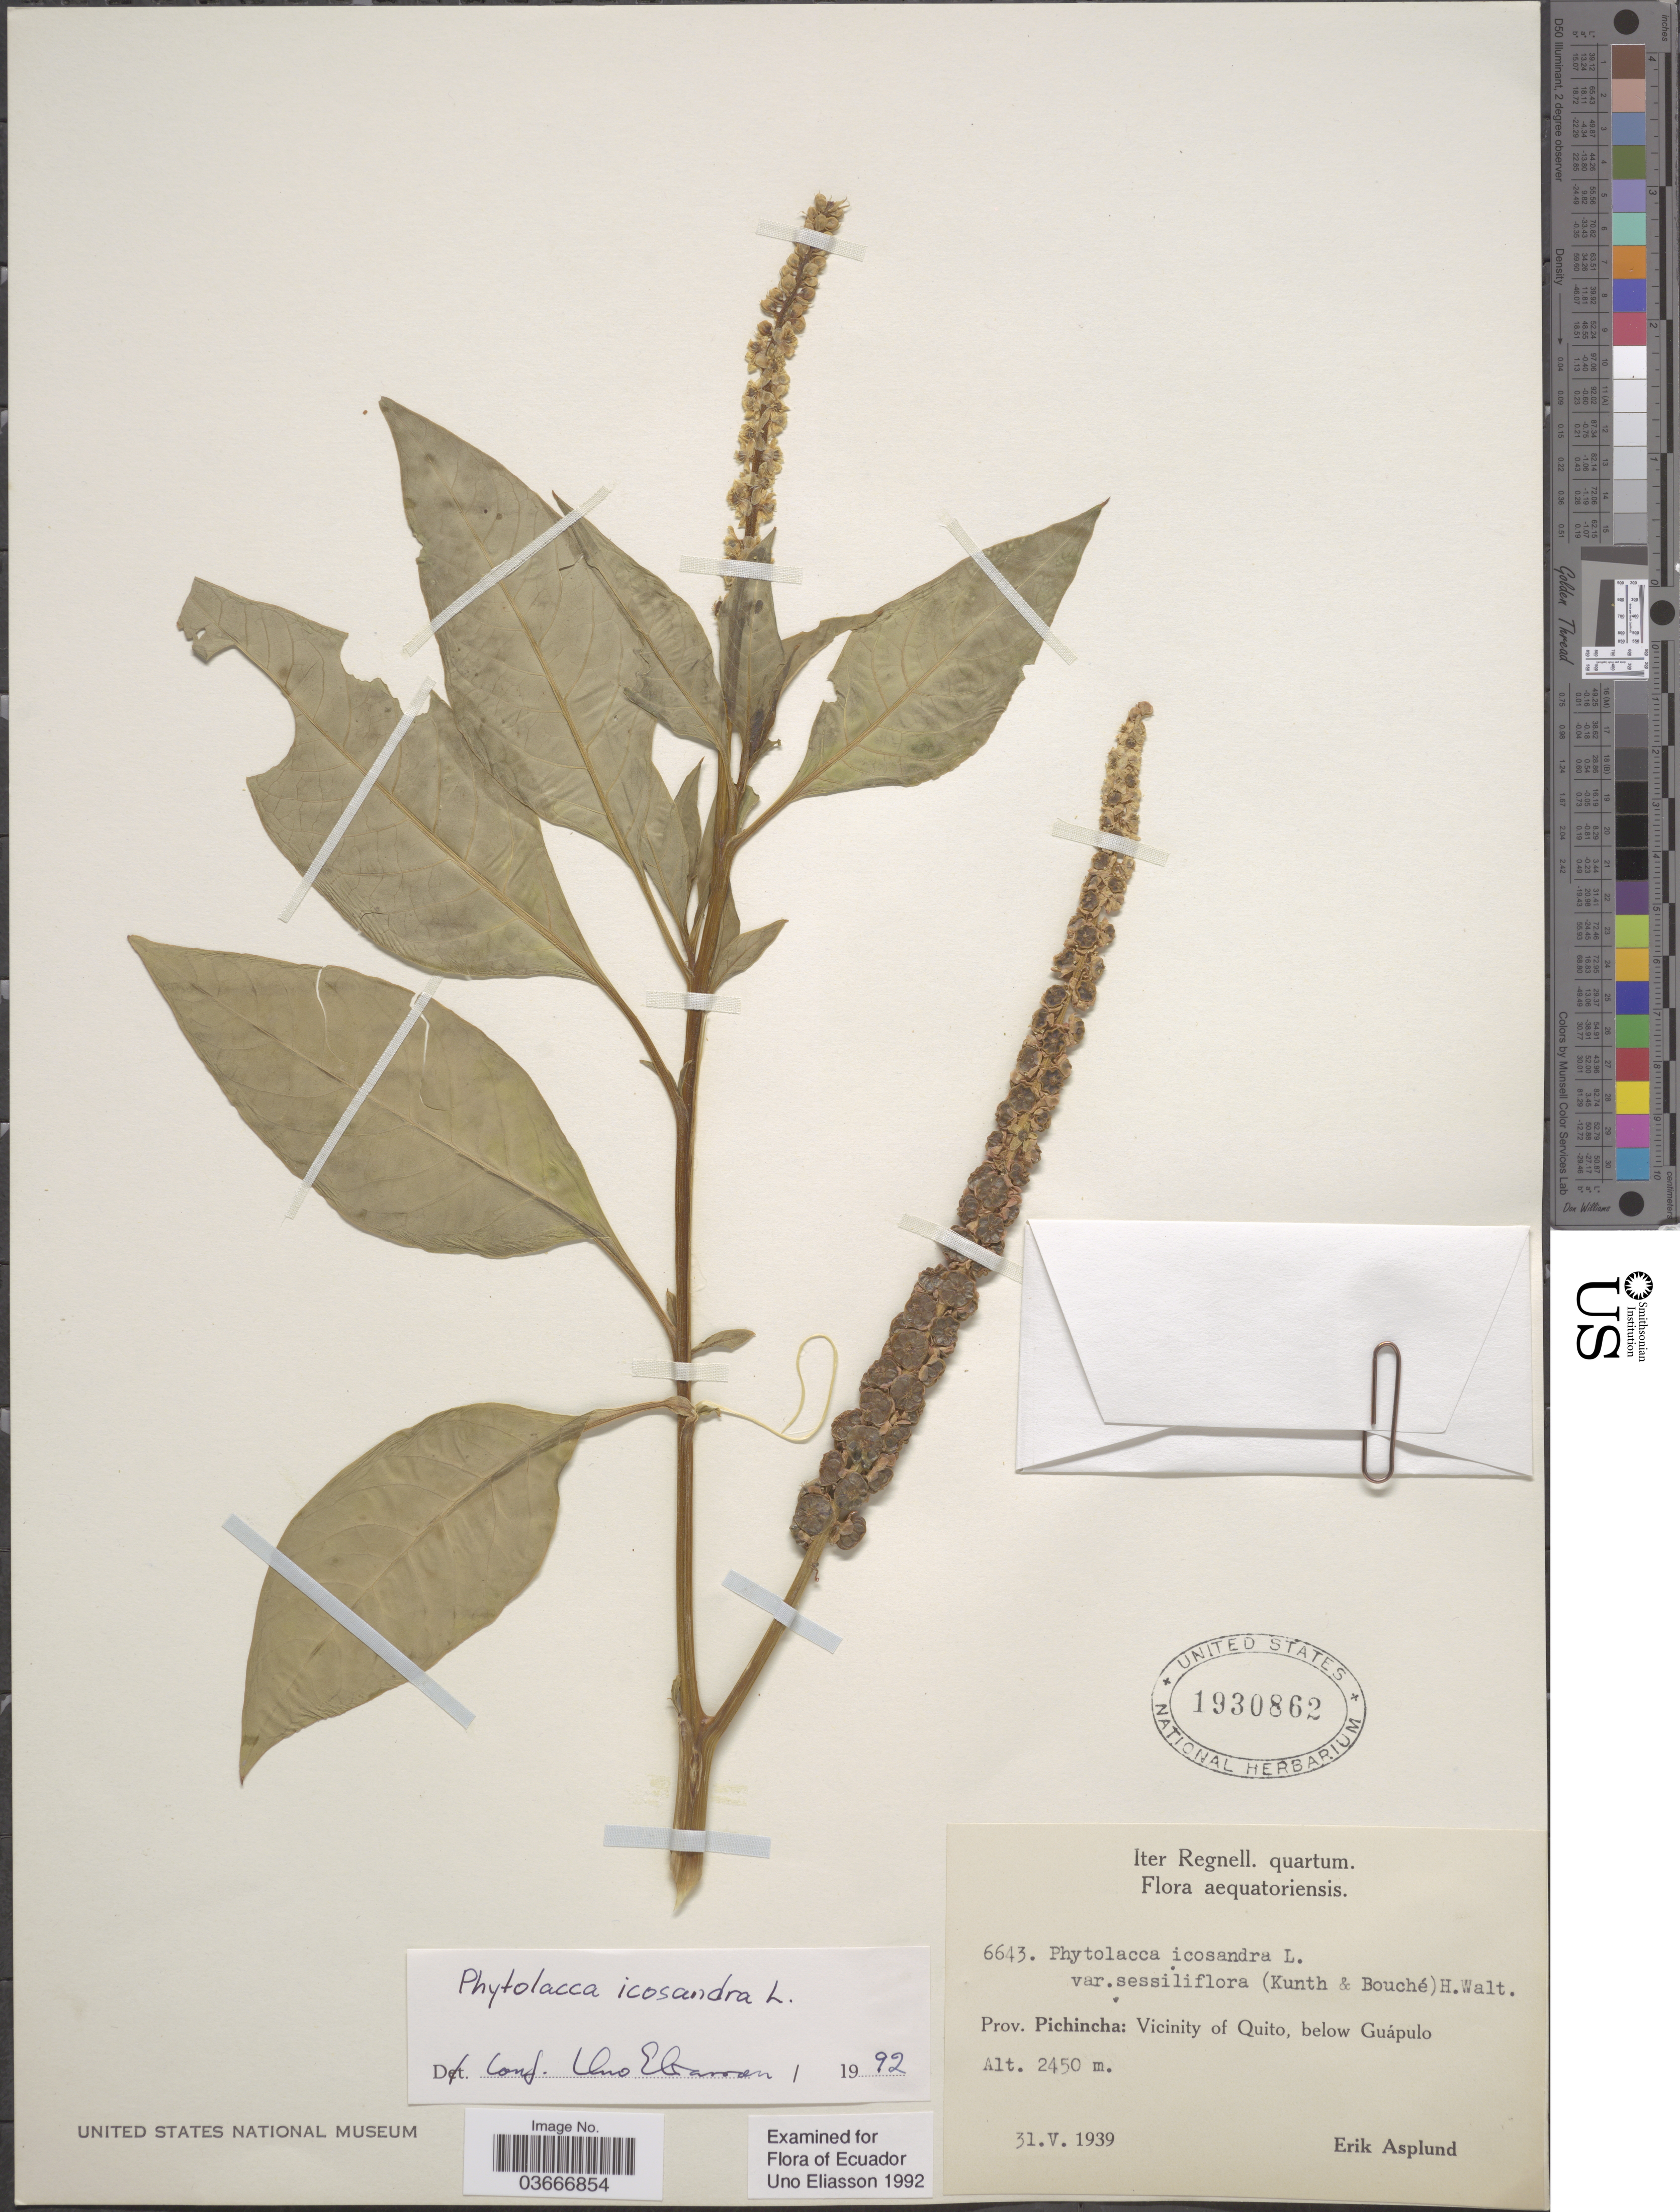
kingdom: Plantae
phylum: Tracheophyta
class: Magnoliopsida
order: Caryophyllales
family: Phytolaccaceae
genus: Phytolacca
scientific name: Phytolacca icosandra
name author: L.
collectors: E. Asplund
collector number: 6643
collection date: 1939-05-31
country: Ecuador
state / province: Pichincha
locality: Vicinity of Quito, below Guápulo.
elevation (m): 2450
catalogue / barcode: US 1930862